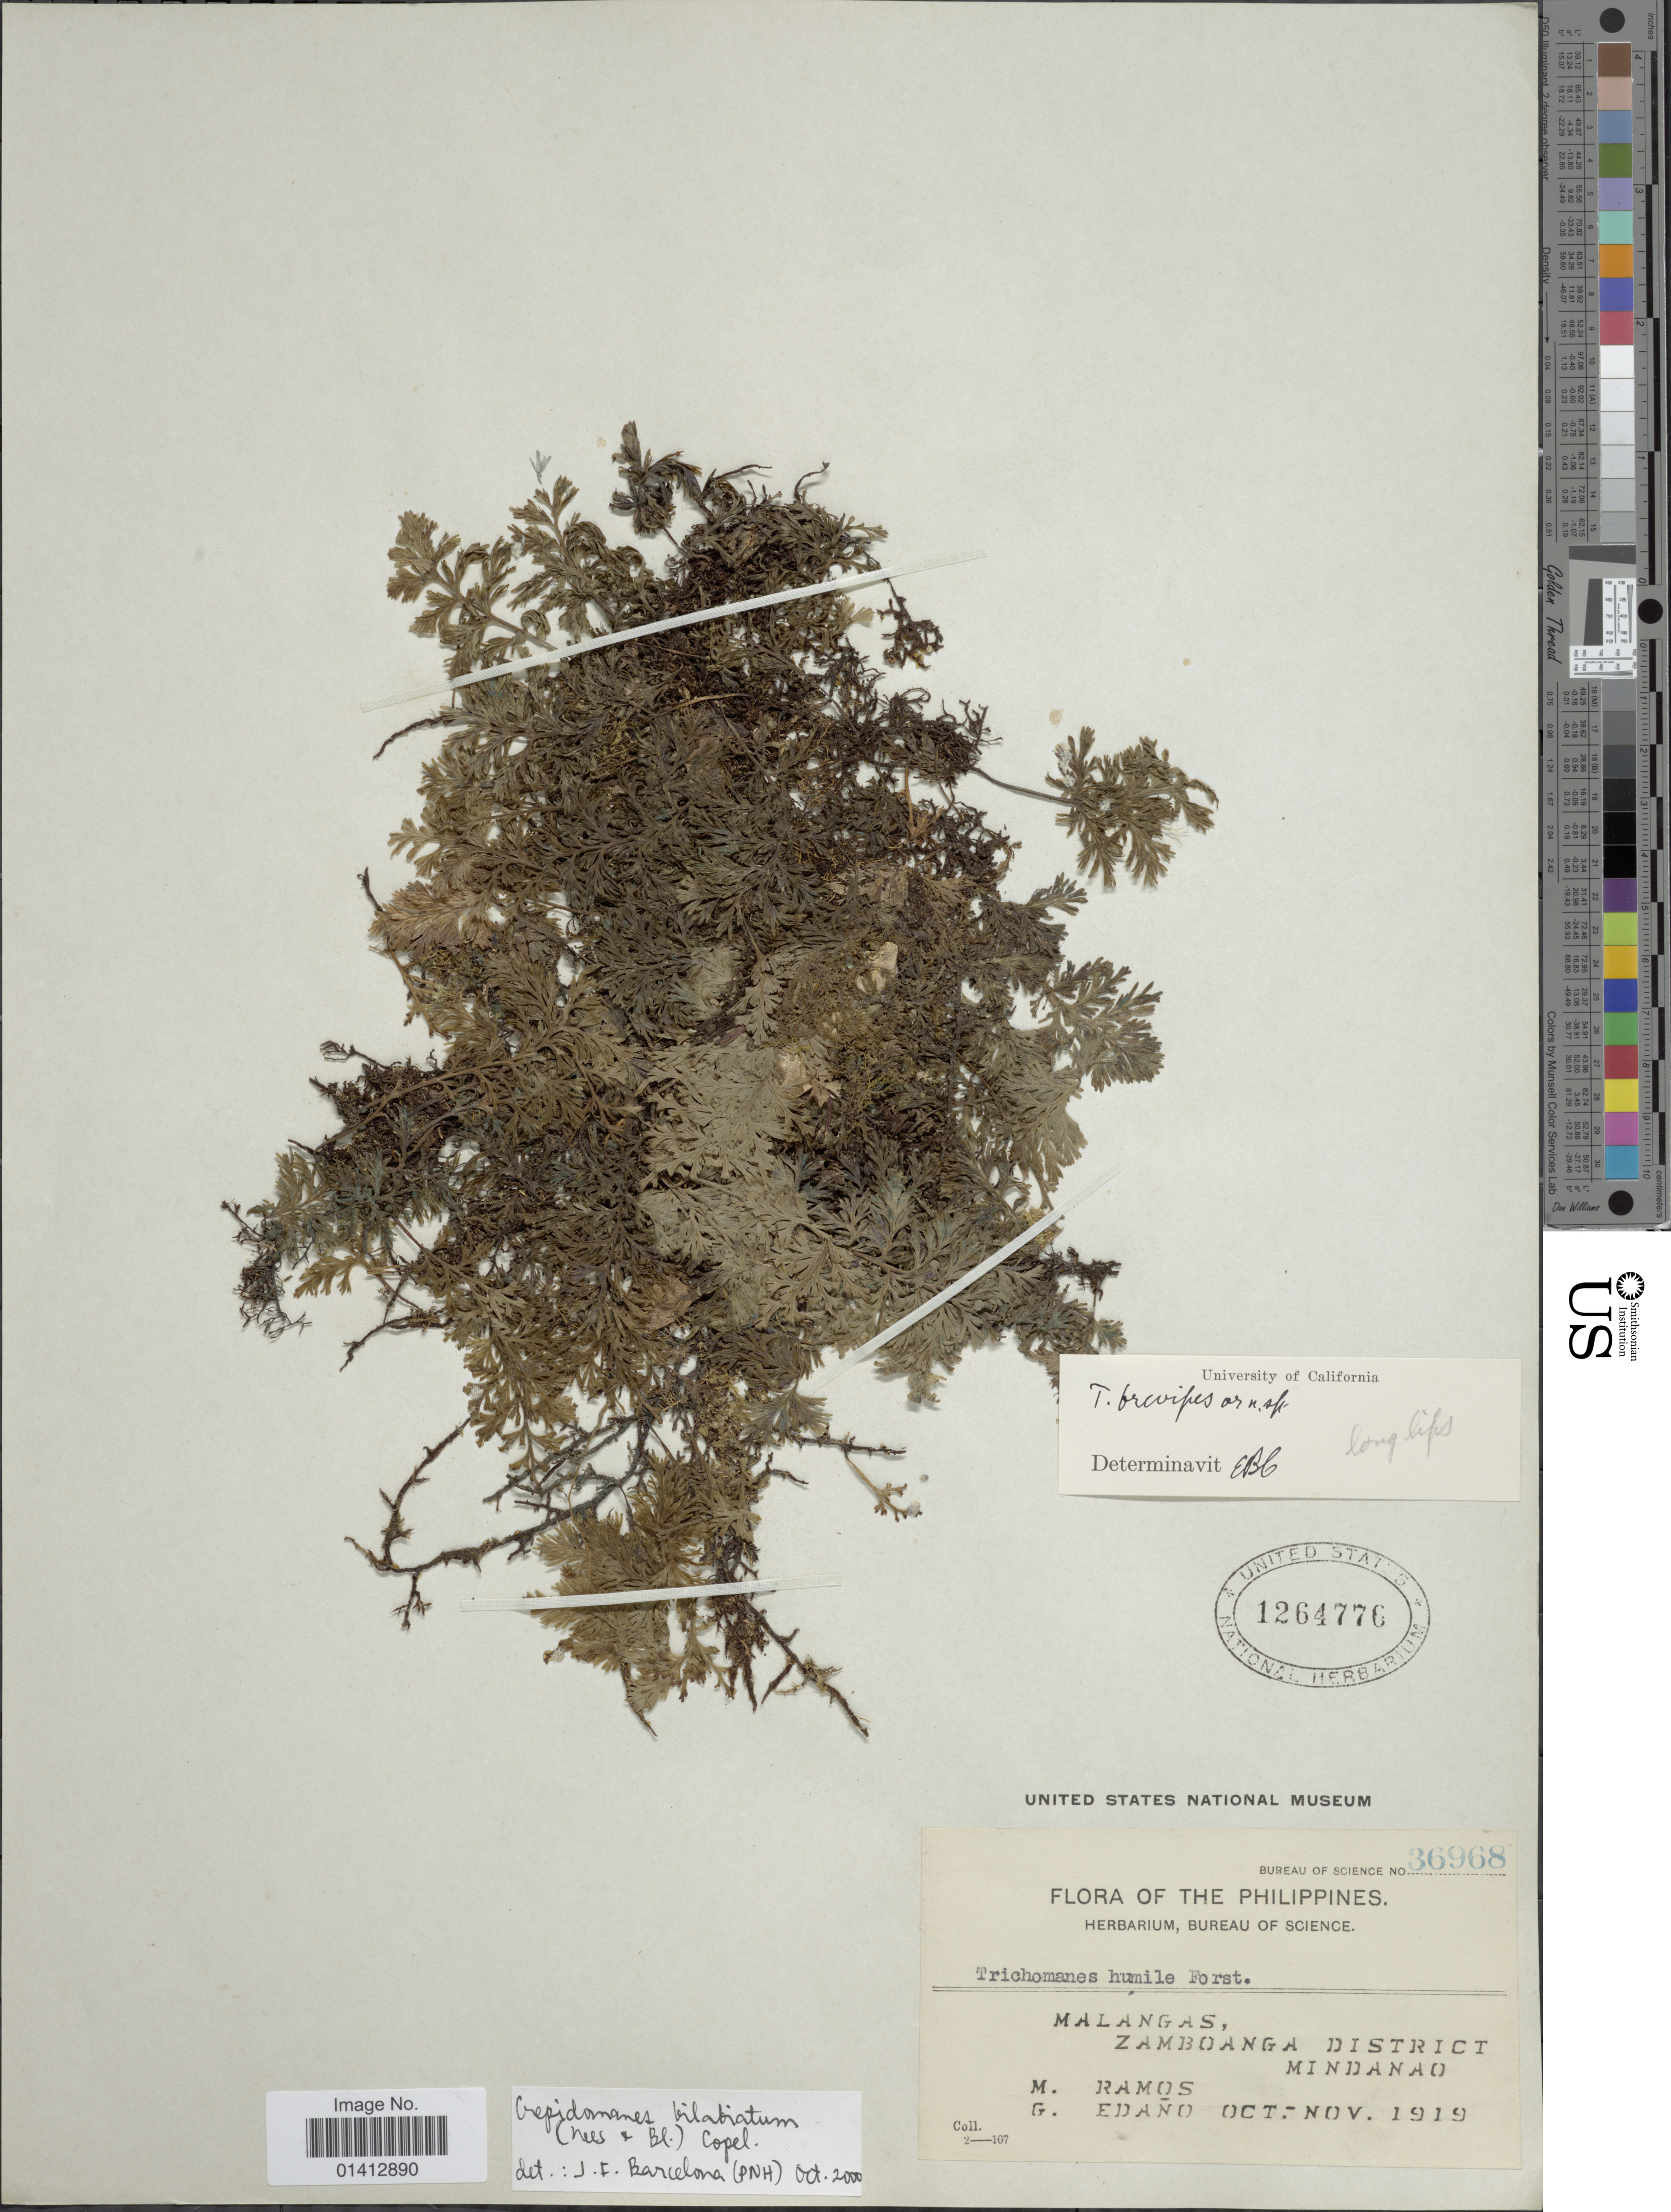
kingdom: Plantae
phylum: Tracheophyta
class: Polypodiopsida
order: Hymenophyllales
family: Hymenophyllaceae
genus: Crepidomanes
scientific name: Crepidomanes bilabiatum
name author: (Nees ex Blume) Copel.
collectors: M. Ramos & G. Edaño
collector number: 36968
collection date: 1919-10/1919-11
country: Philippines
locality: Malangas, Zamboanga District Mindanao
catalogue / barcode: US 1264776